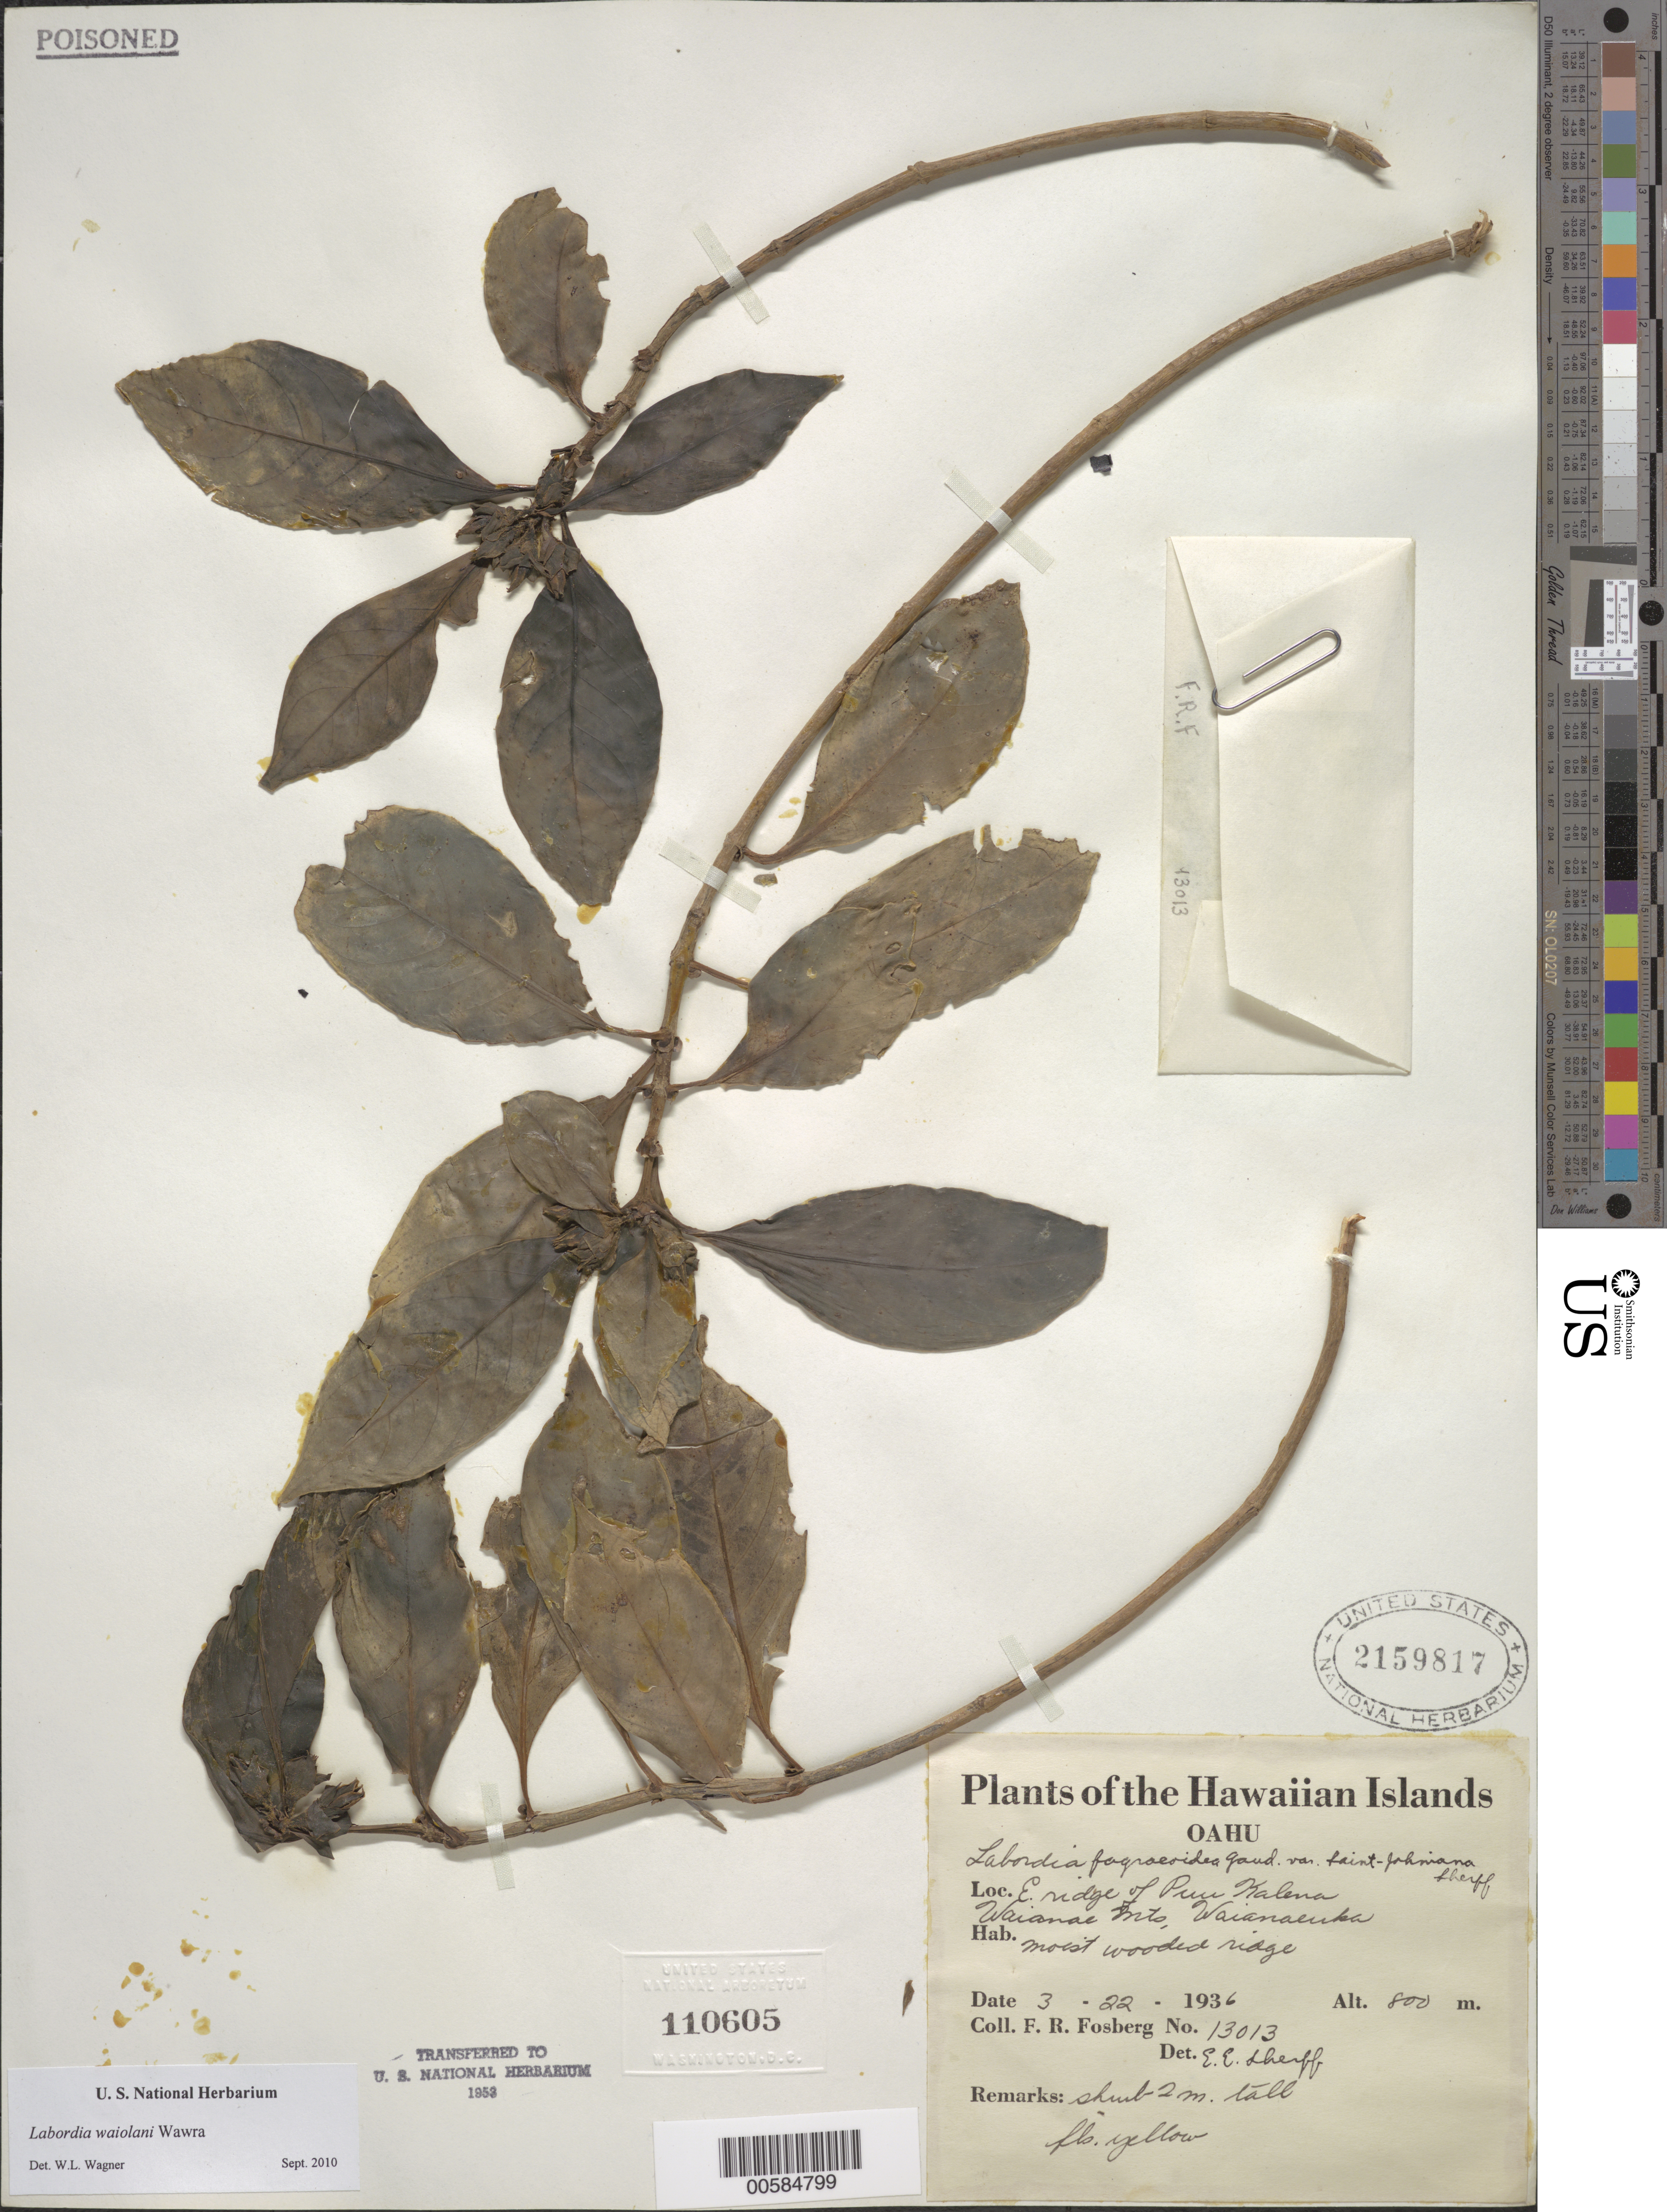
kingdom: Plantae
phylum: Tracheophyta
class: Magnoliopsida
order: Gentianales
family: Loganiaceae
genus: Geniostoma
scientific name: Geniostoma waiolani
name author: (Wawra) Byng & Christenh.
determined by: Wagner, W. L., (BOT), Smithsonian Institution - National Museum of Natural History (UNITED STATES)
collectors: F. R. Fosberg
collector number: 13013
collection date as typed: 22 Mar 1936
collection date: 1936-03-22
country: United States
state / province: Hawaii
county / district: Honolulu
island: Oahu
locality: E ridge of Puu Kalena Waianae Mts, Waianaeuka.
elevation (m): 800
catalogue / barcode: US 2159817